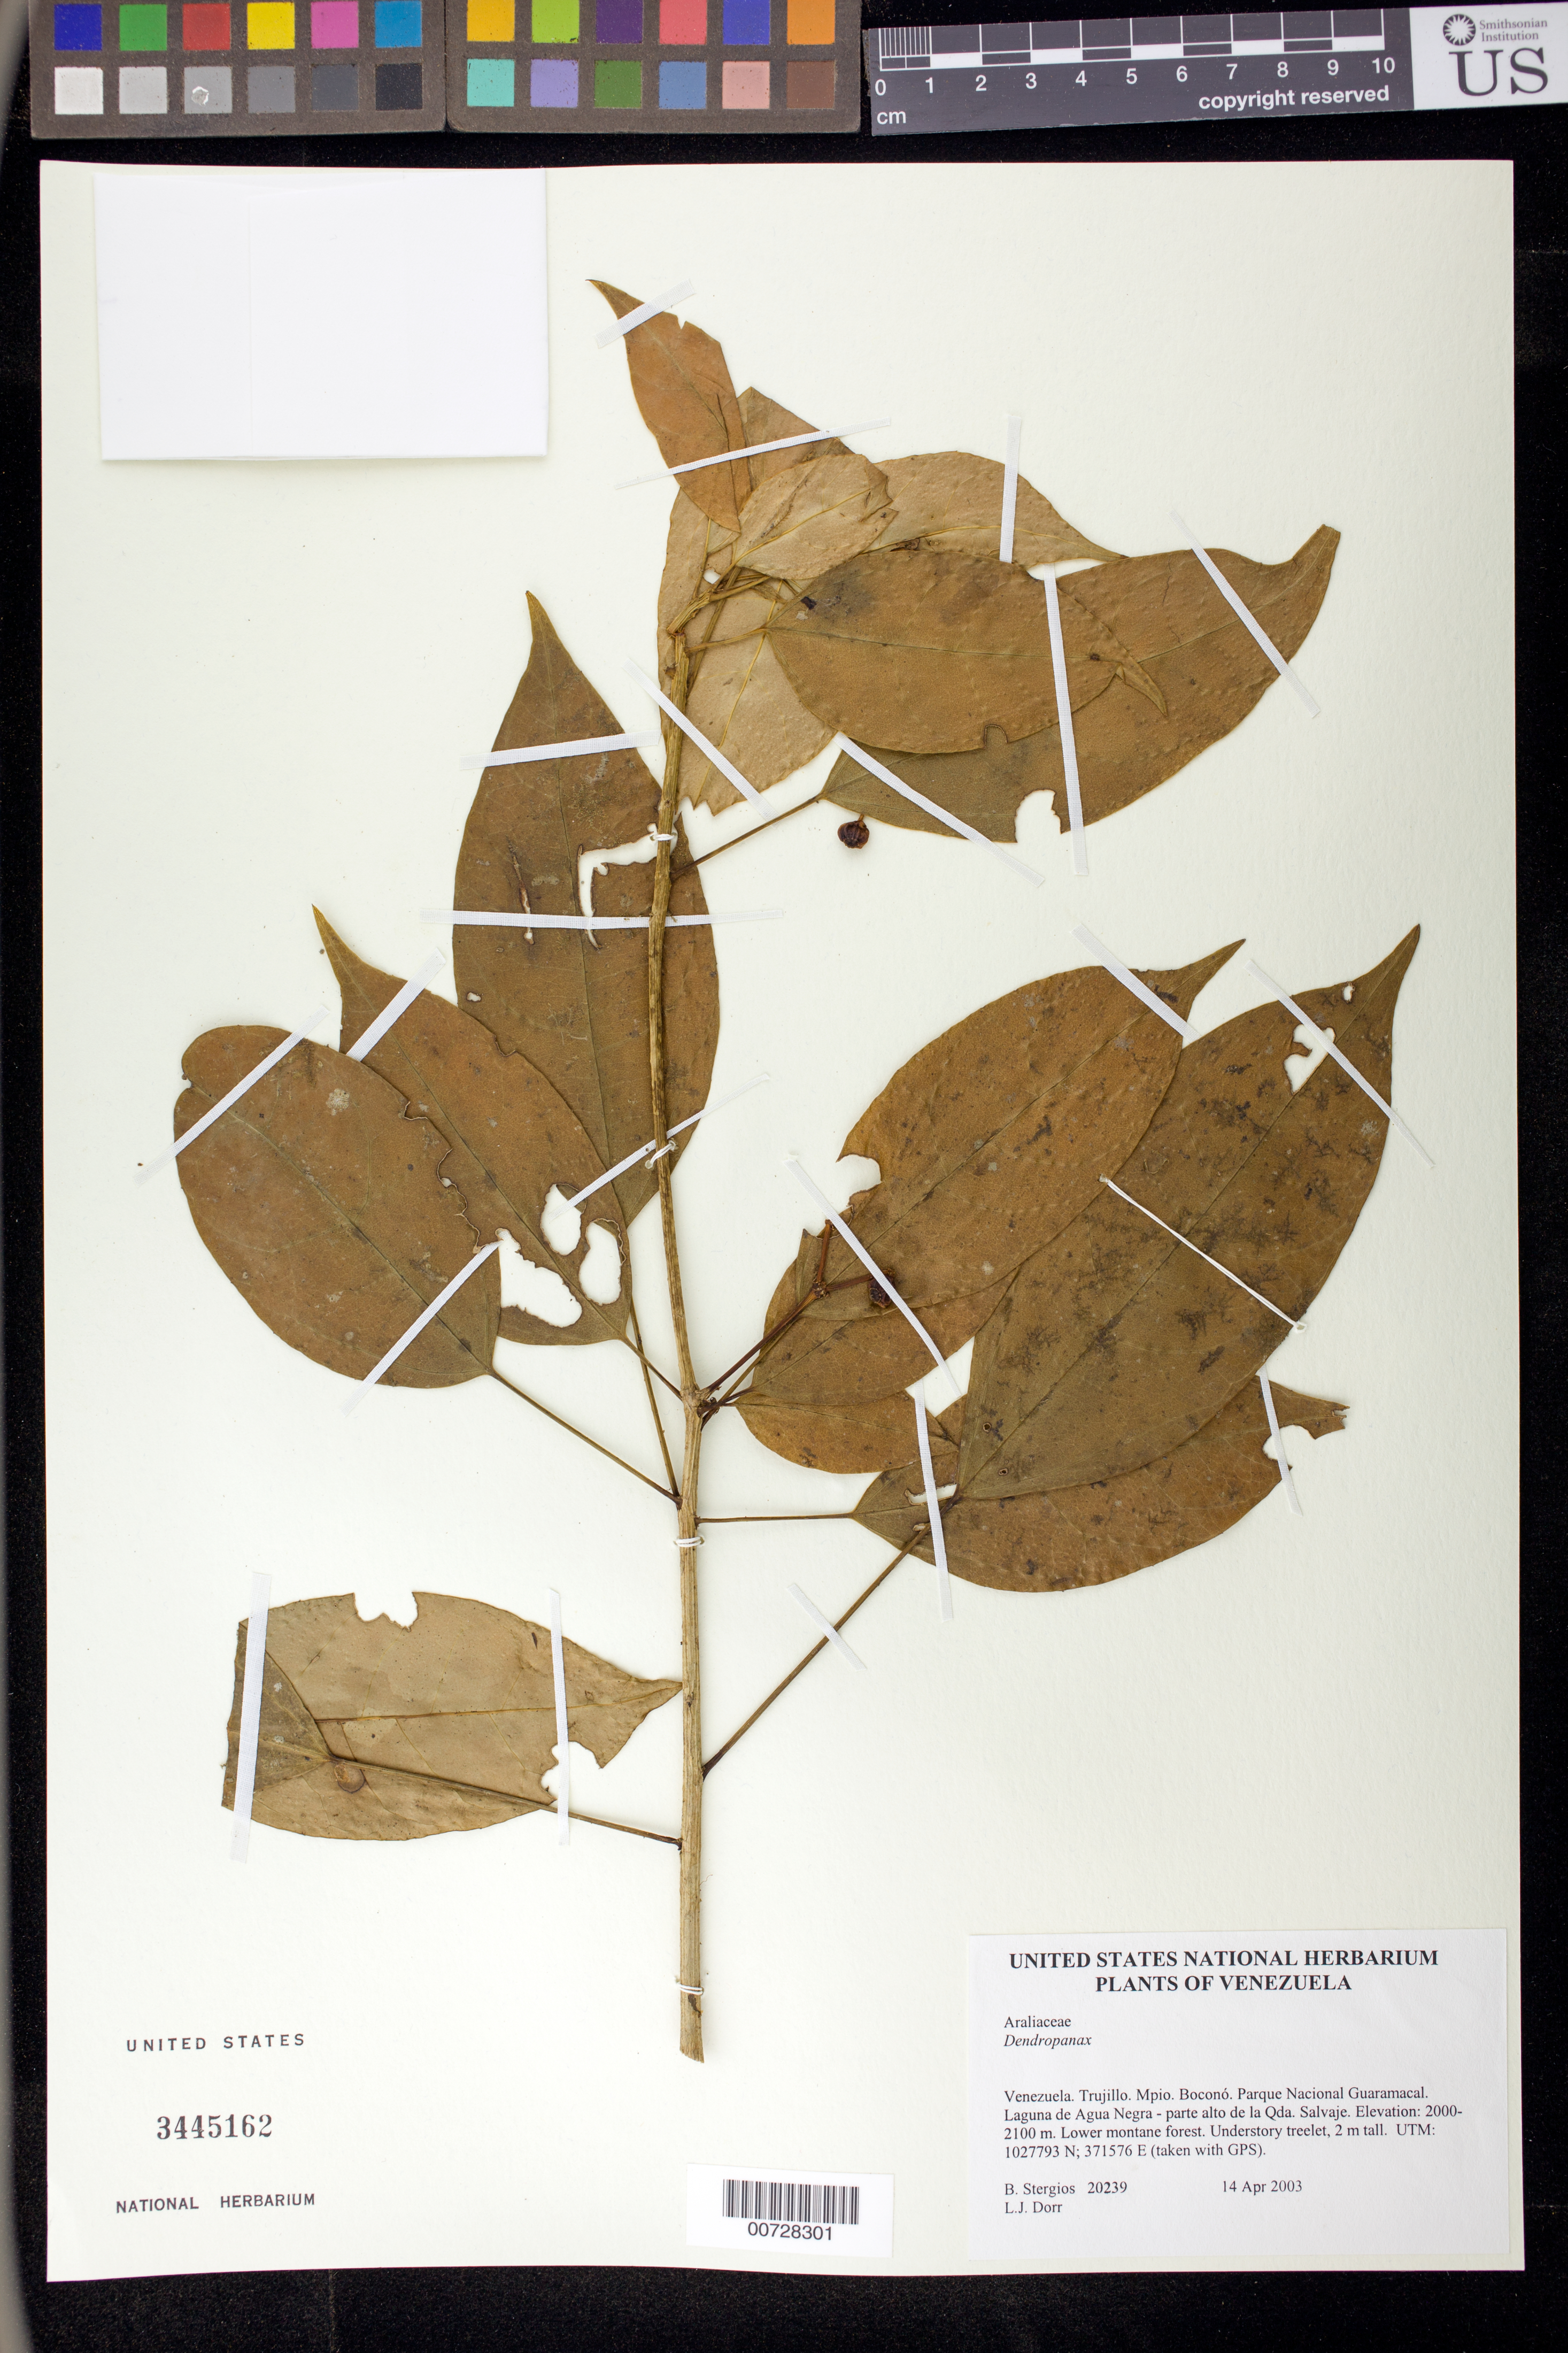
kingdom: Plantae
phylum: Tracheophyta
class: Magnoliopsida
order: Apiales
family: Araliaceae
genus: Dendropanax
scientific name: Dendropanax sp.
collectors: B. G. Stergios & L. J. Dorr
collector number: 20239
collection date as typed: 14 Apr 2003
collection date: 2003-04-14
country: Venezuela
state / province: Trujillo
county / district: Boconó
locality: Parque Nacional Guaramacal. Laguna de Agua Negra - parte alto de la Qda. Salvaje.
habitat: Lower montane forest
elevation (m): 2000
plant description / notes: K, PORT, US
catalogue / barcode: US 3445162